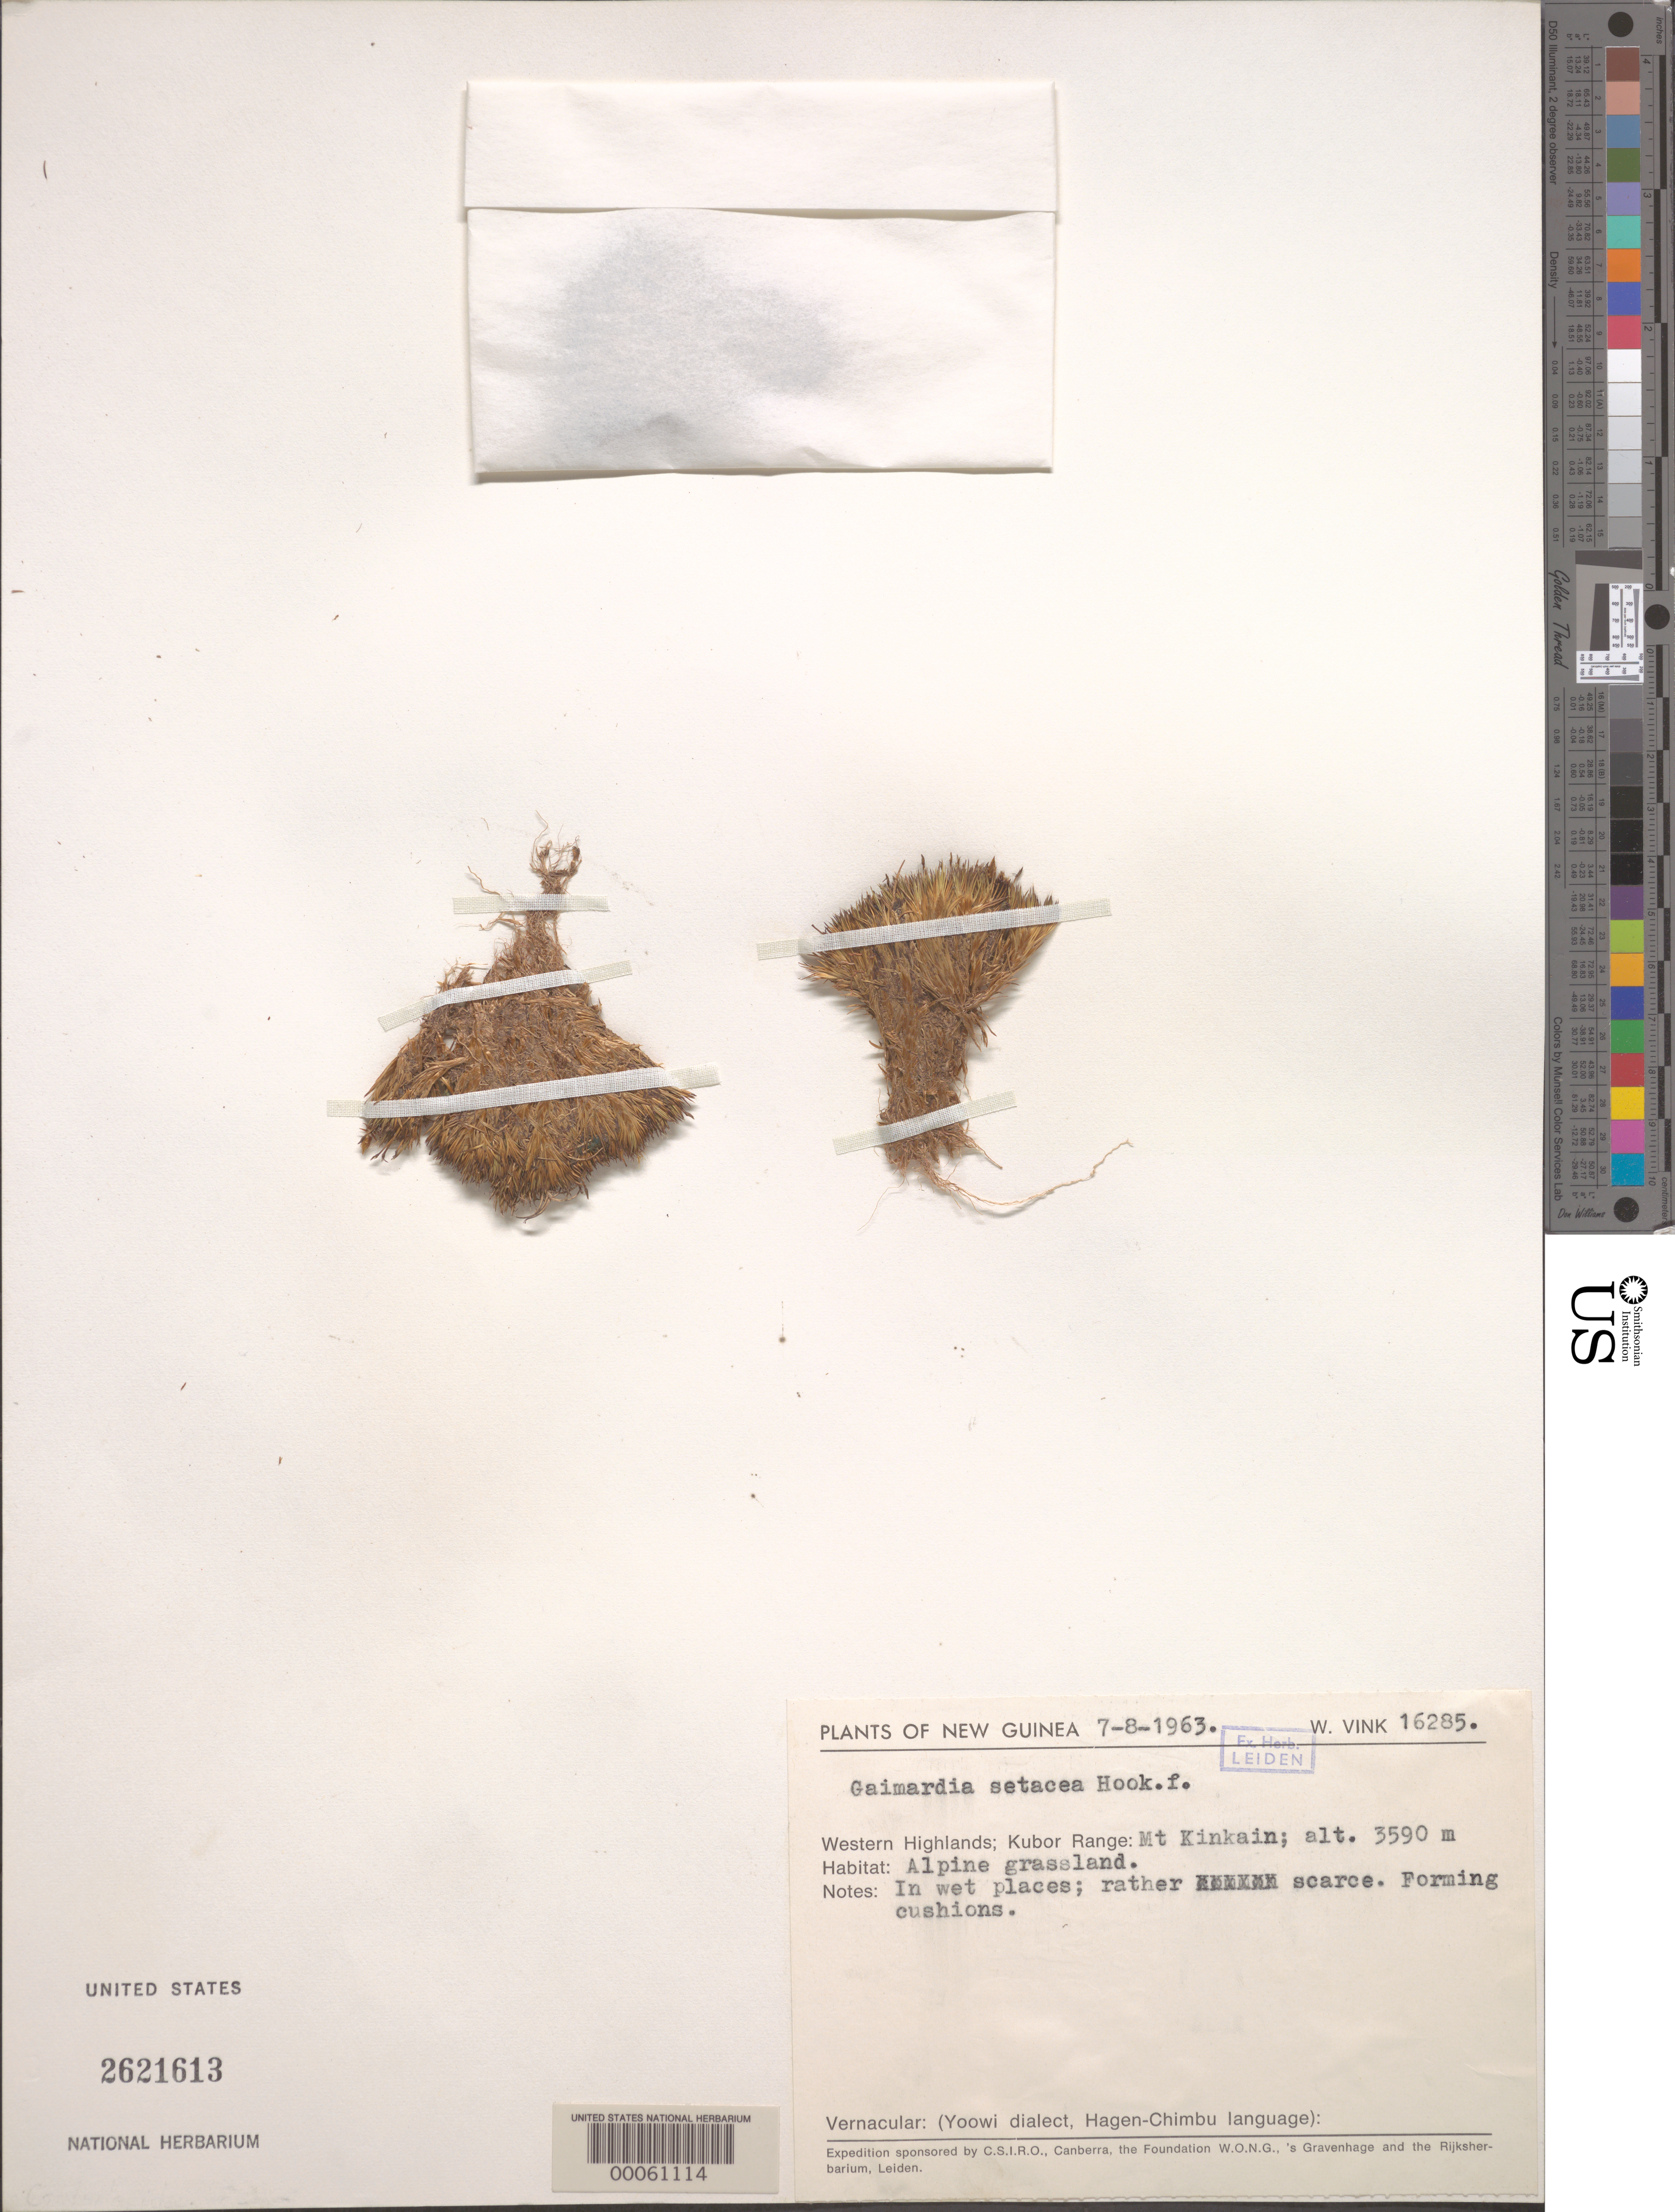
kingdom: Plantae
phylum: Tracheophyta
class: Liliopsida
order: Poales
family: Restionaceae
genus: Gaimardia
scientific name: Gaimardia setacea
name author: Hook. f.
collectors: W. Vink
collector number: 16285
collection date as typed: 07 Aug 1963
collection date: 1963-08-07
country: Papua New Guinea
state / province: Western Highlands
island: New Guinea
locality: Kubor range, mt. kinkain.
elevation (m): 3590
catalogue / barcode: US 2621613